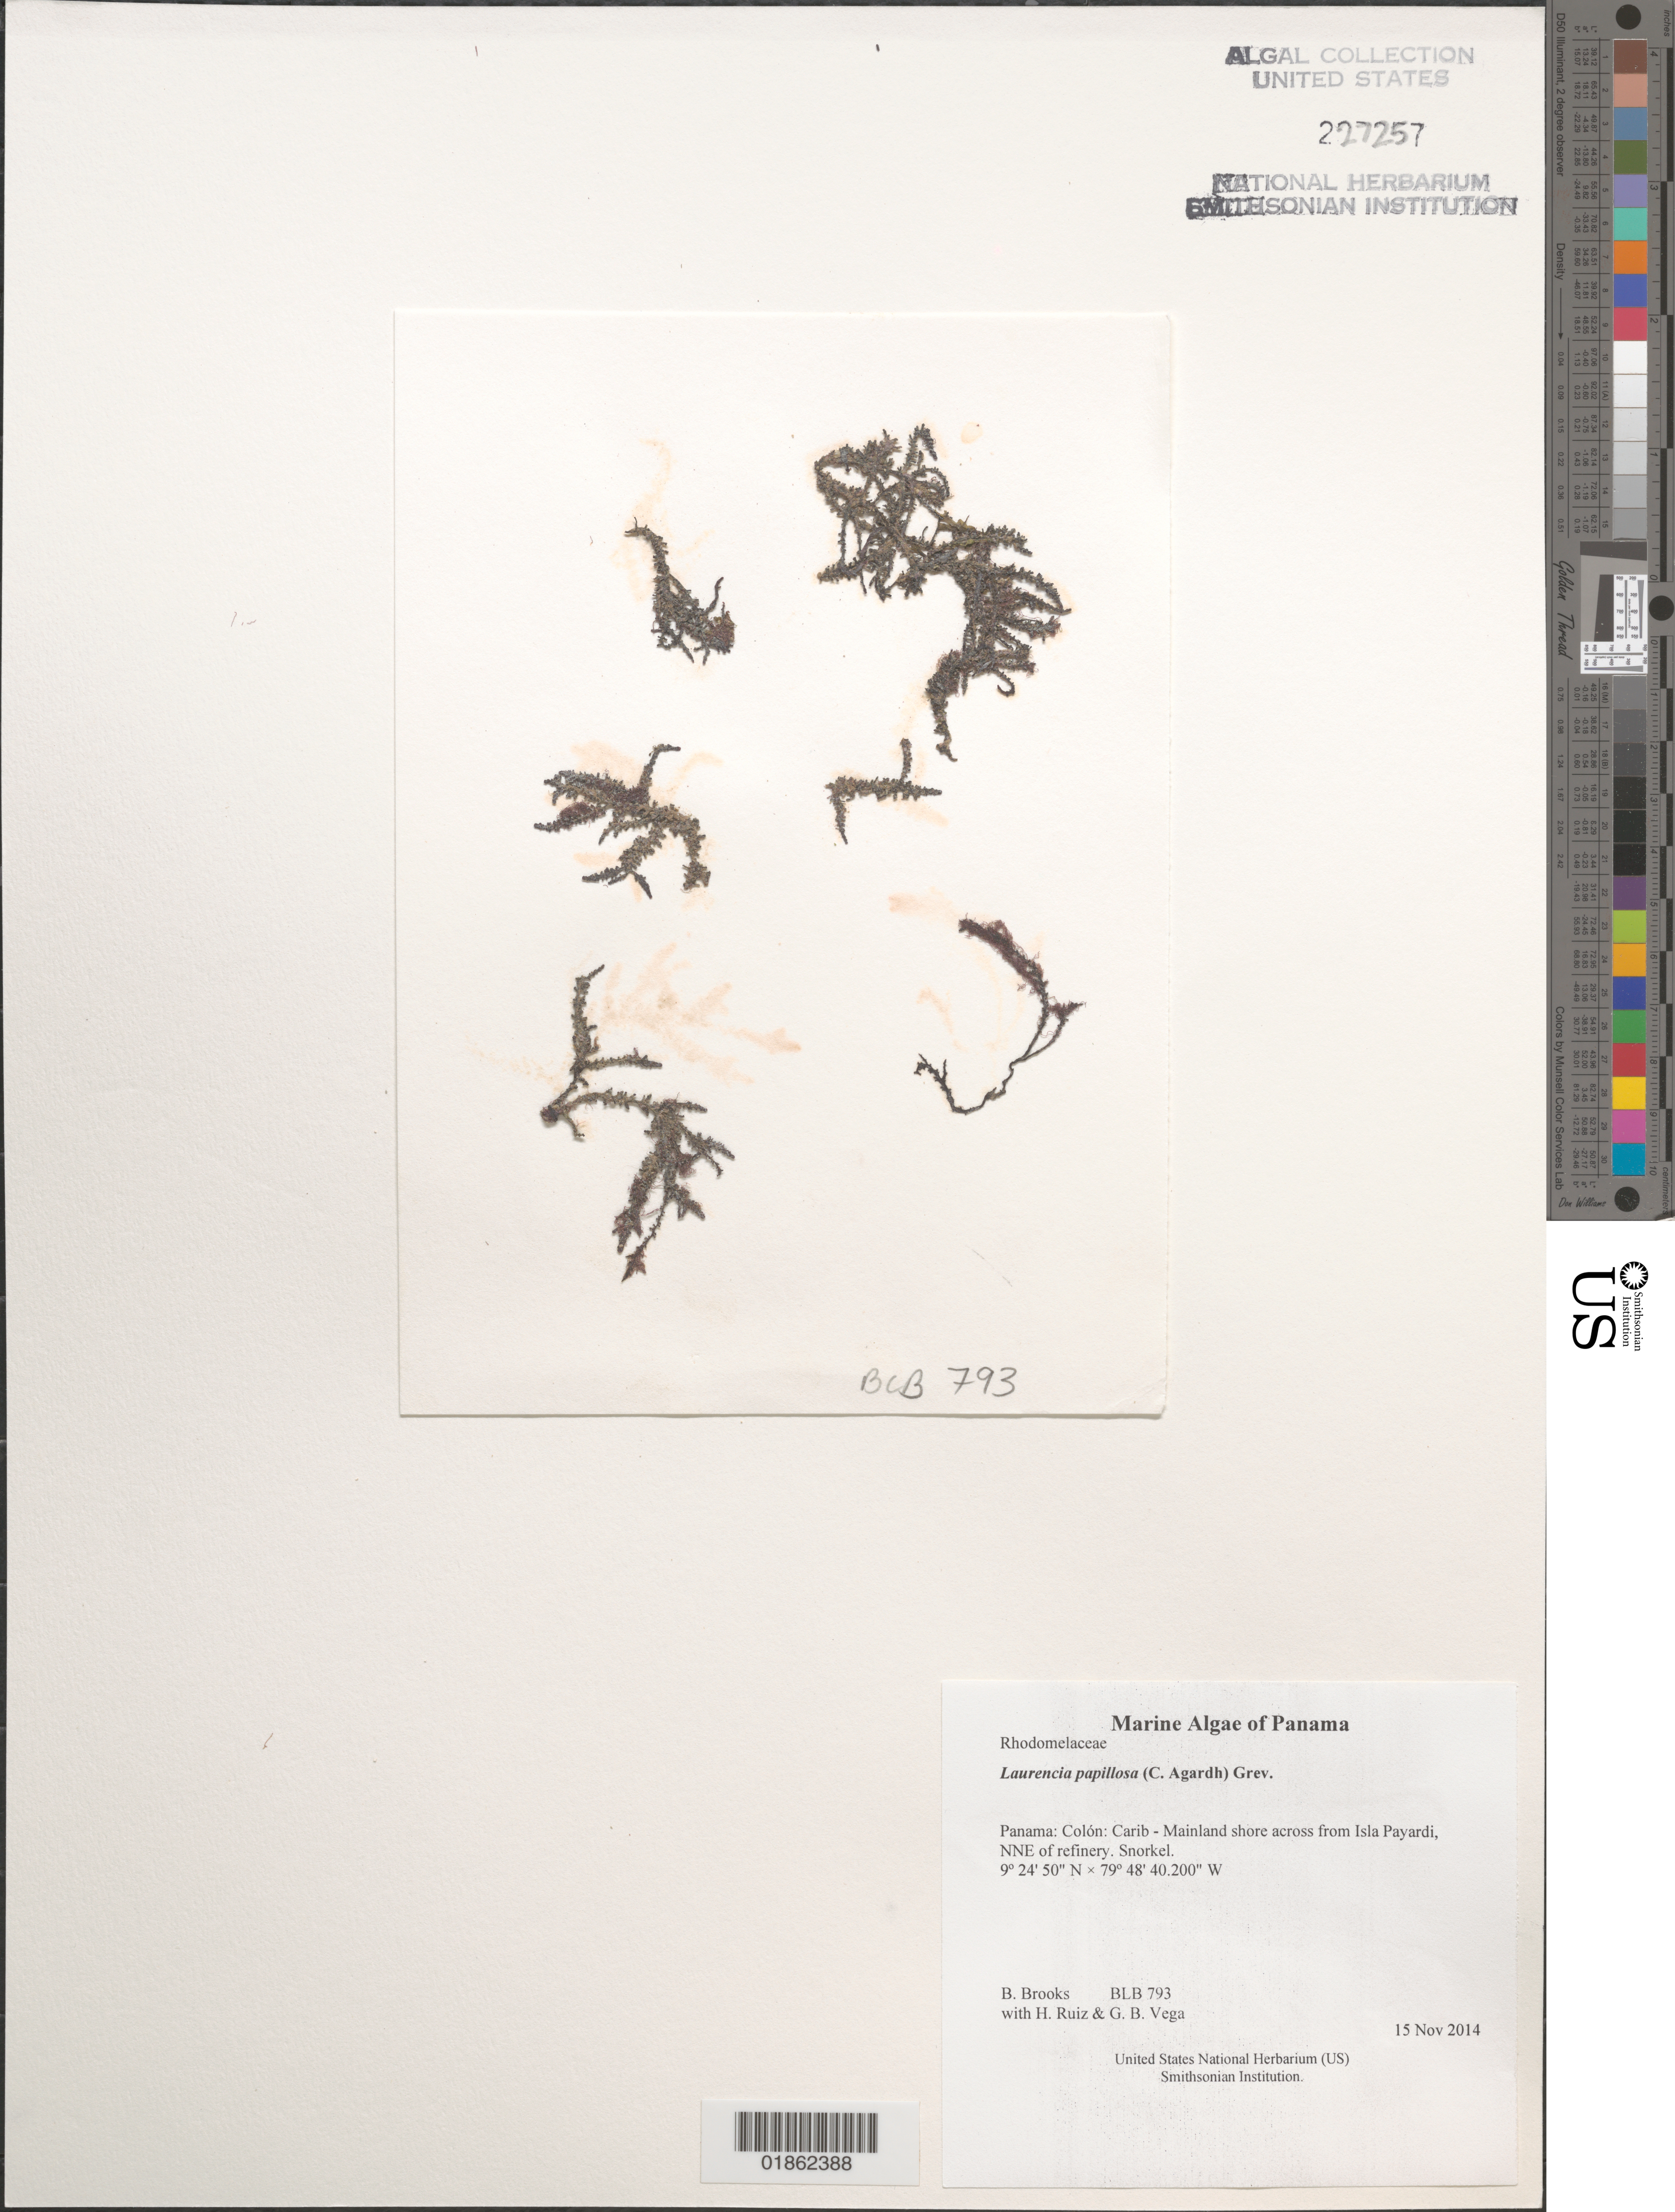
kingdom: Plantae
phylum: Rhodophyta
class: Florideophyceae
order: Ceramiales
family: Rhodomelaceae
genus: Palisada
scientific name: Palisada perforata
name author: (Bory) K.W. Nam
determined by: Algae name updating Project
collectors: B. Brooks, H. Ruiz & G. B. Vega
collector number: BLB 793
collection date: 2014-11-15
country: Panama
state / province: Colón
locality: Carib - Mainland shore across from Isla Payardi, NNE of refinery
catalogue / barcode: US 227257